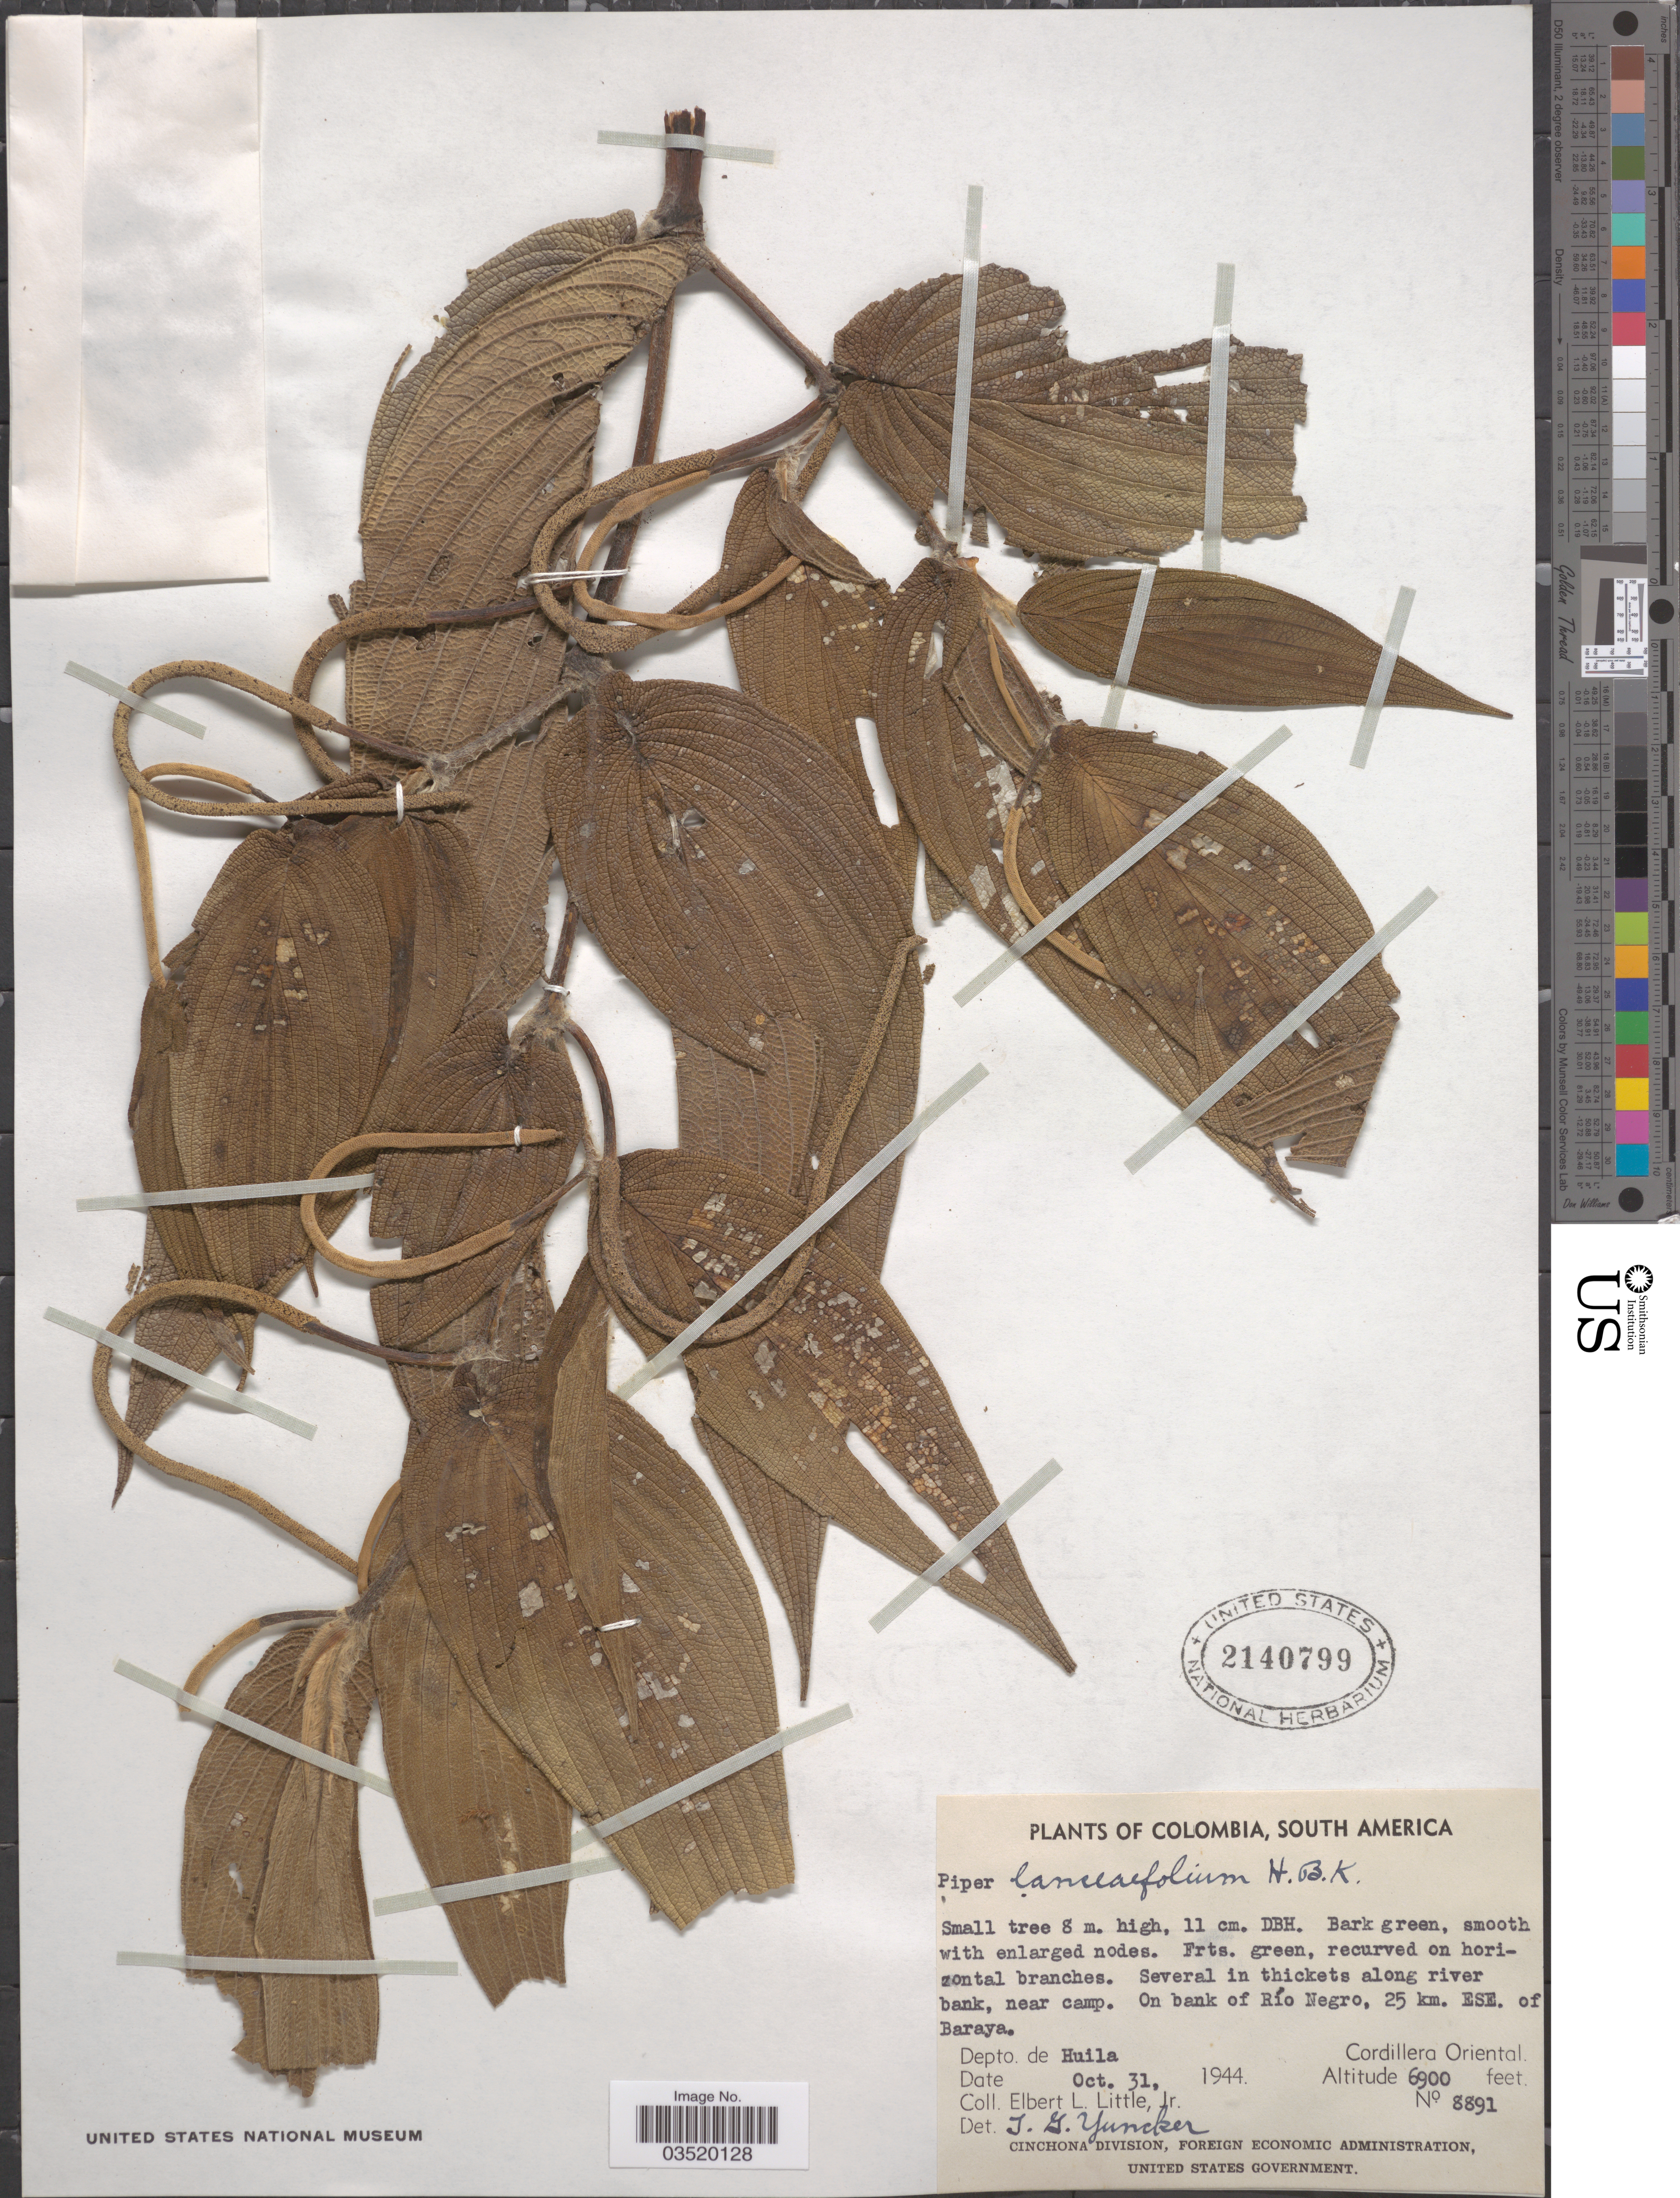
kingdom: Plantae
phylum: Tracheophyta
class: Magnoliopsida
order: Piperales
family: Piperaceae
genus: Piper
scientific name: Piper lanceifolium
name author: Kunth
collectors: E. L. Little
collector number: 8891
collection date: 1944-10-31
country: Colombia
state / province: Huila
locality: On bank of Río Negro, 25 km. ESE. of Baraya. Depto. de Huila. Cordillera Oriental.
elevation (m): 2103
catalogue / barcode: US 2140799